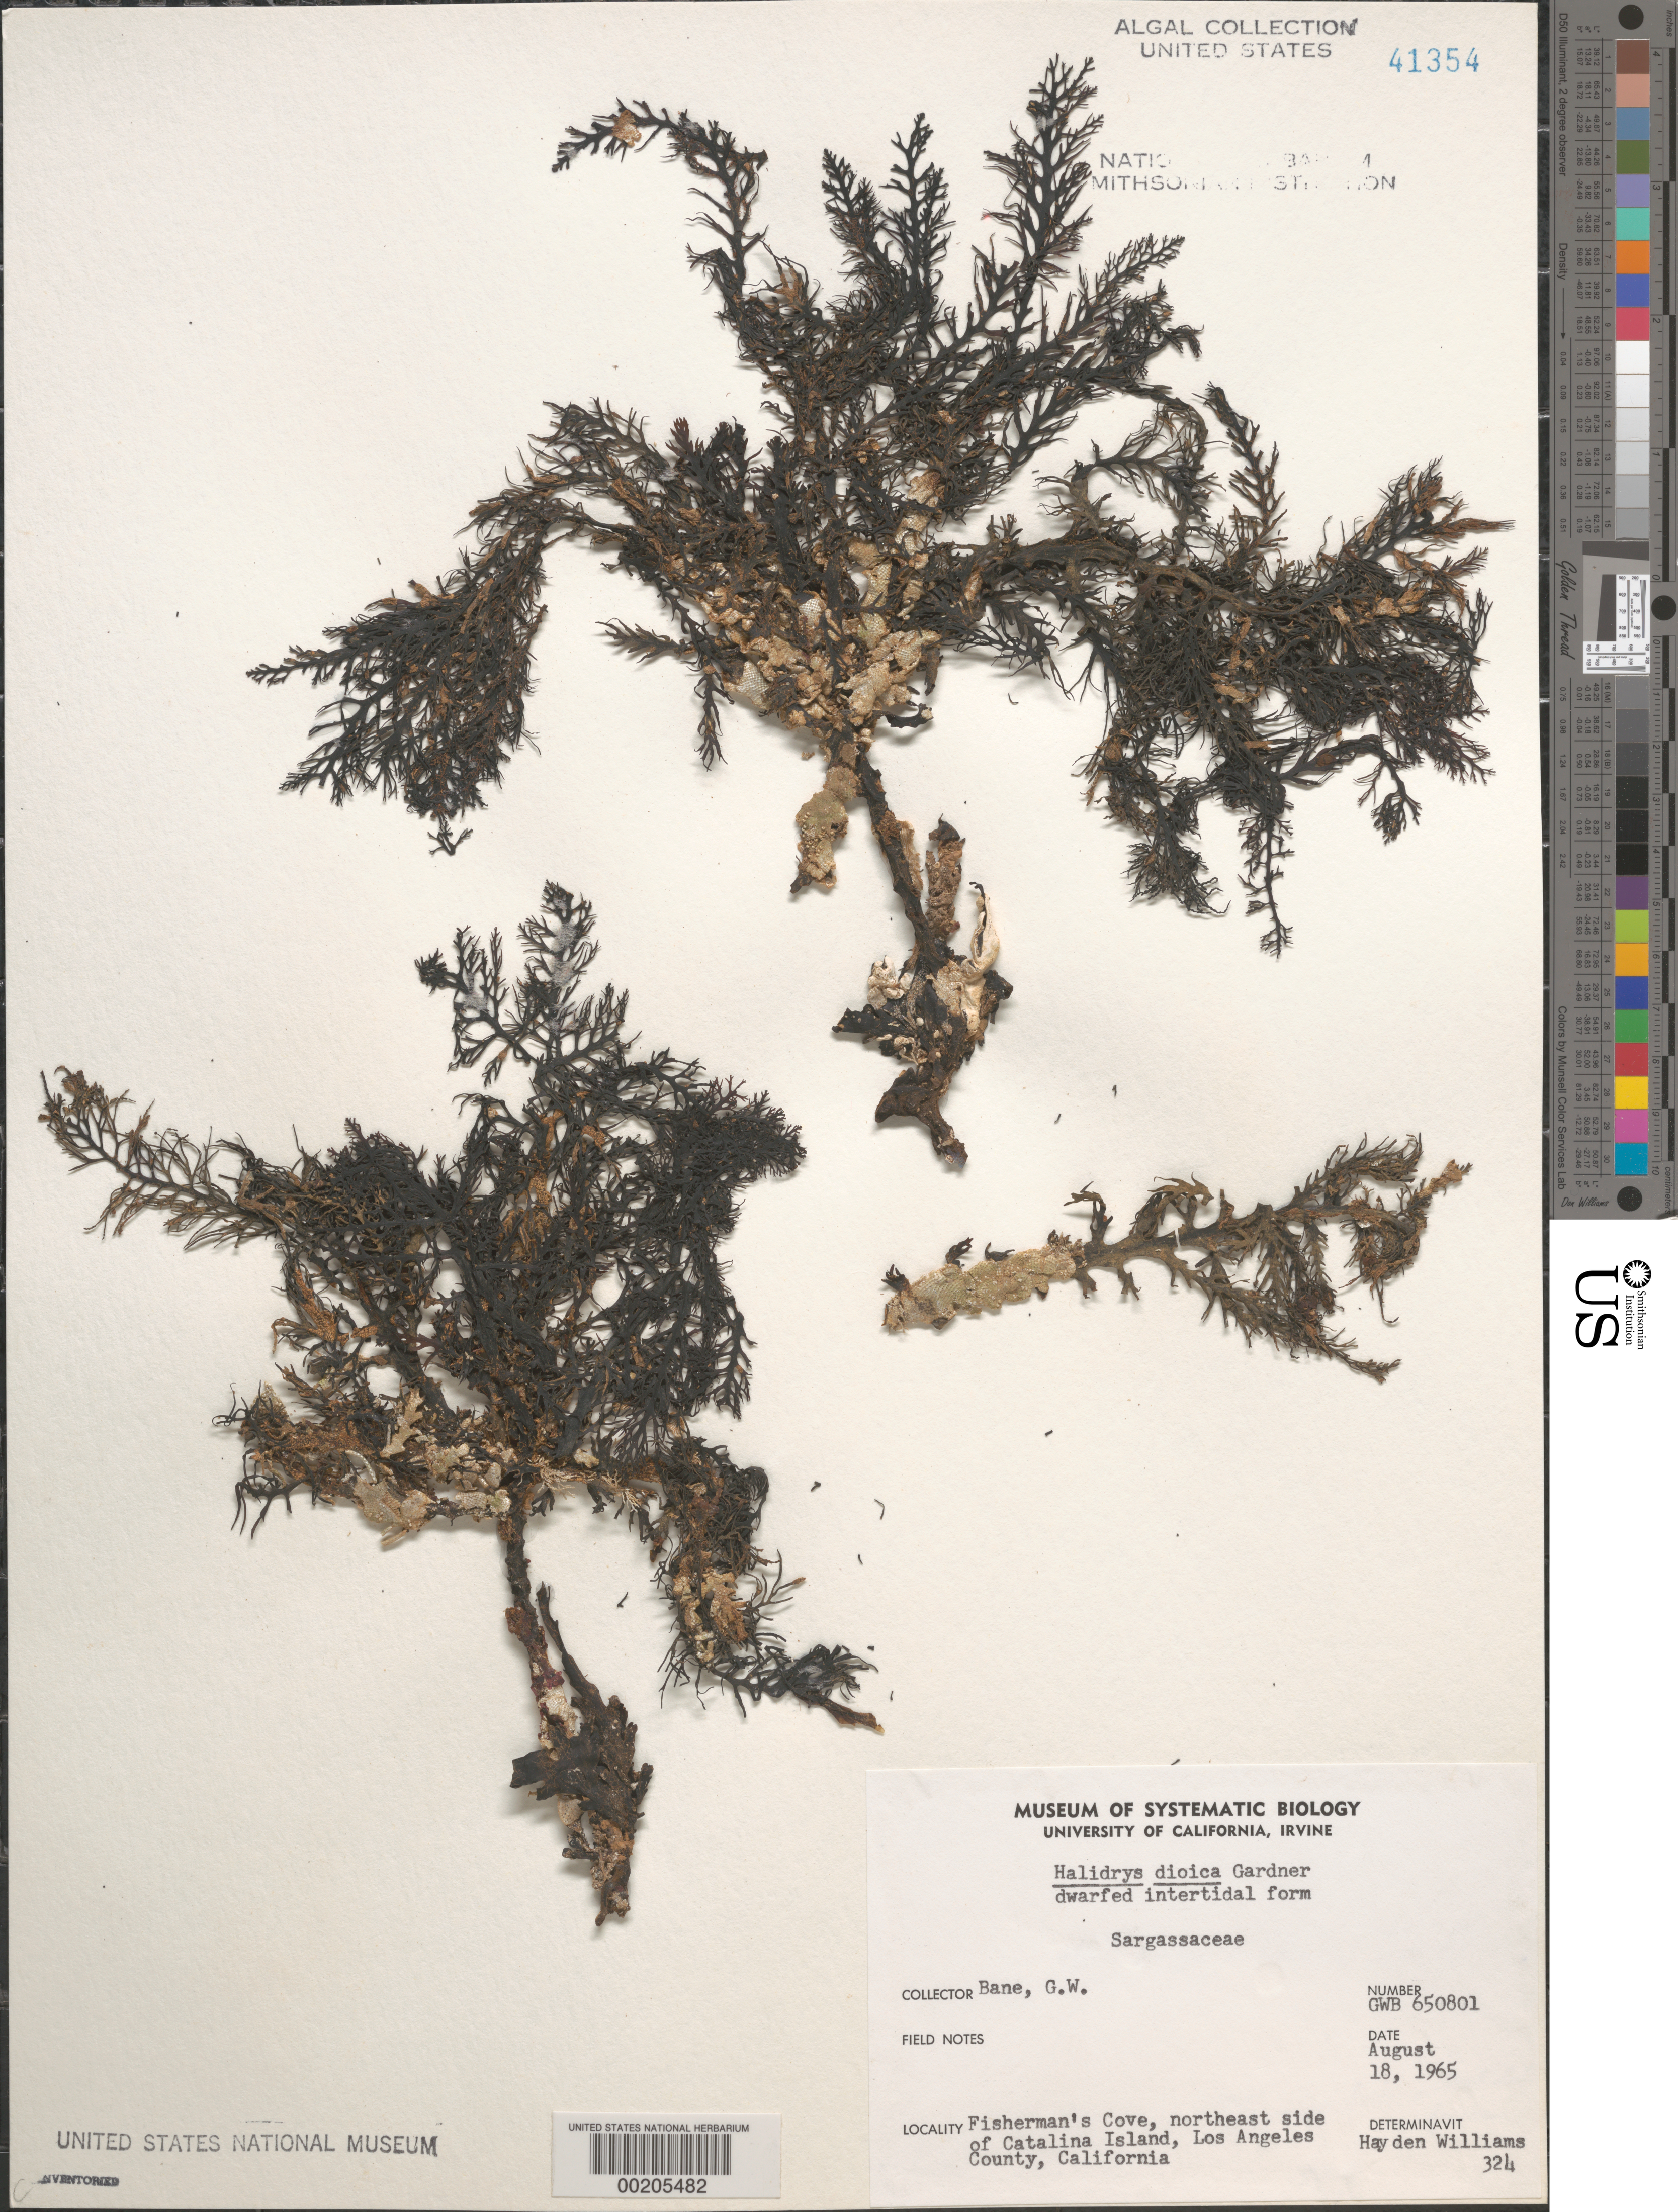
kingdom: Chromista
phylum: Ochrophyta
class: Phaeophyceae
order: Fucales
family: Sargassaceae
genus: Halidrys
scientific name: Halidrys dioica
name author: N.L. Gardner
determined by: Williams, H. R.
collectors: G. Bane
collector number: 650801 & Williams 324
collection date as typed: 18 Aug 1965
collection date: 1965-08-18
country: United States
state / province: California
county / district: Los Angeles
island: Santa Catalina Island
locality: Fisherman's Cove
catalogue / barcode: US 41354